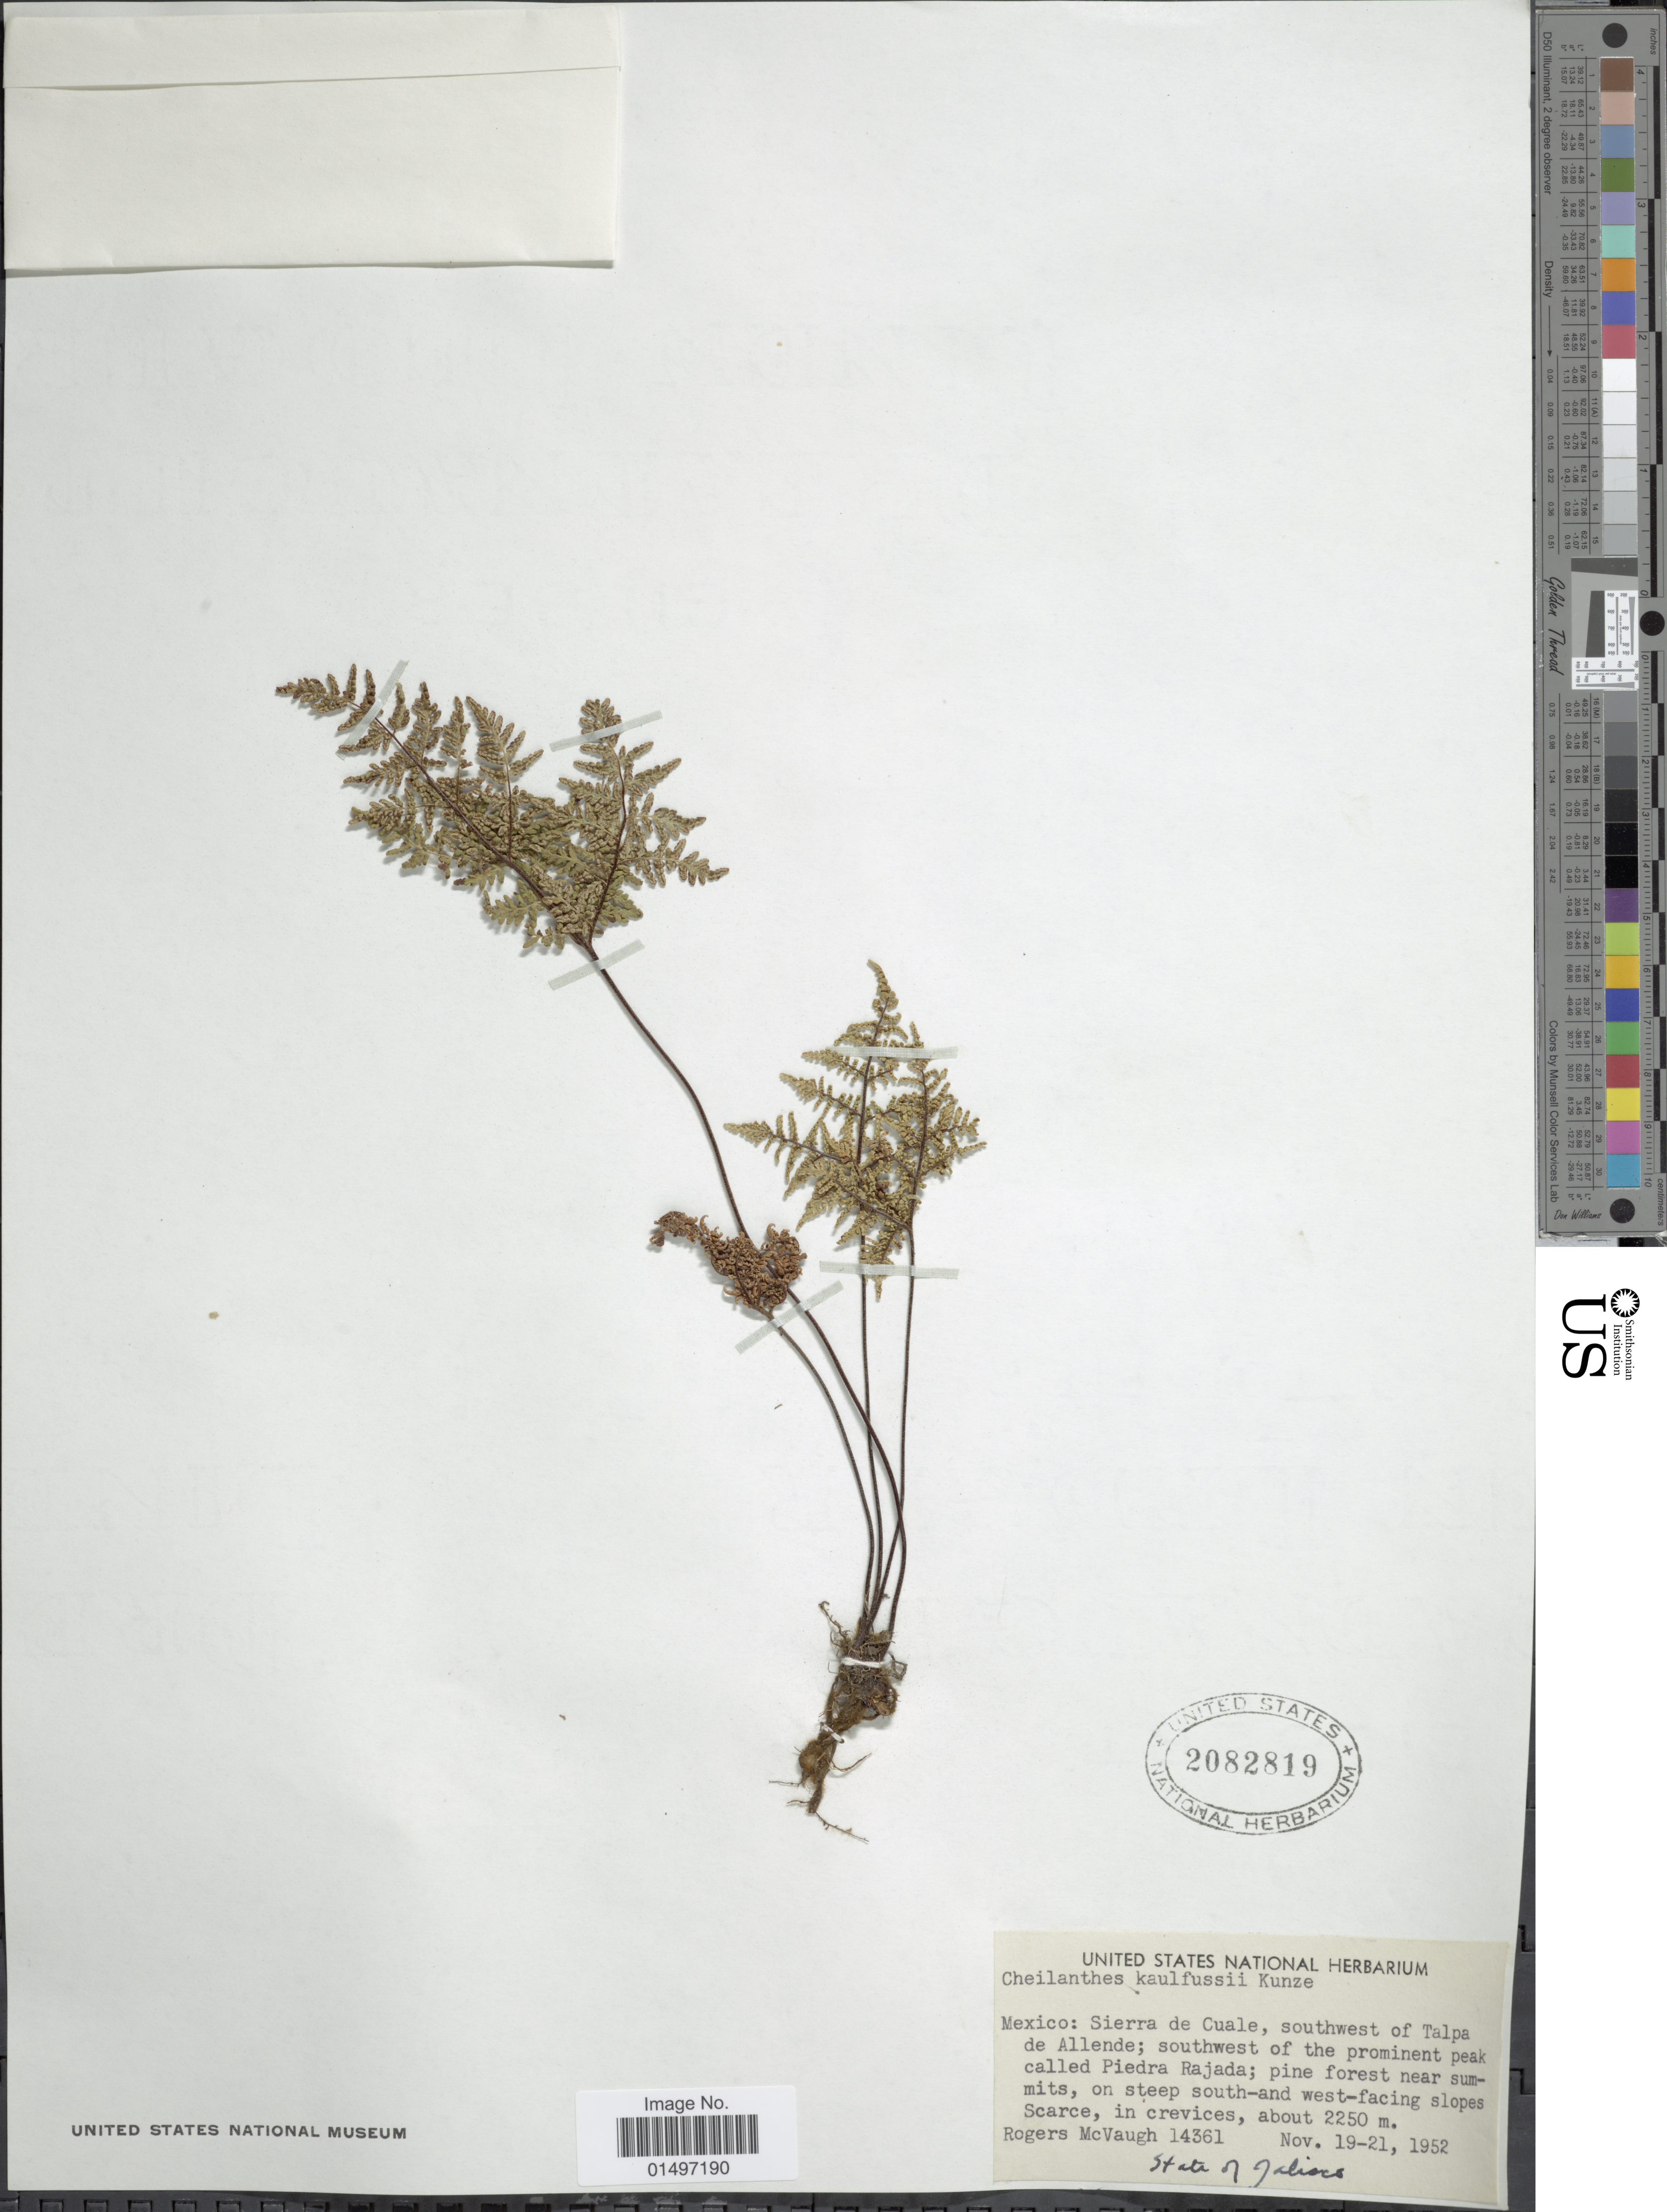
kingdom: Plantae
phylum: Tracheophyta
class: Polypodiopsida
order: Polypodiales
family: Pteridaceae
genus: Gaga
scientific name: Gaga kaulfussii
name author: (Kunze) Fay W. Li & Windham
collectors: R. McVaugh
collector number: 14361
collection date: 1952-11-19/1952-11-21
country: Mexico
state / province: Jalisco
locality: Mexico, Sierra de Cual, southwest of Talpa de Allende; southwest of the prominent peak called Piedra Rajada.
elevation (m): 2250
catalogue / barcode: US 2082819